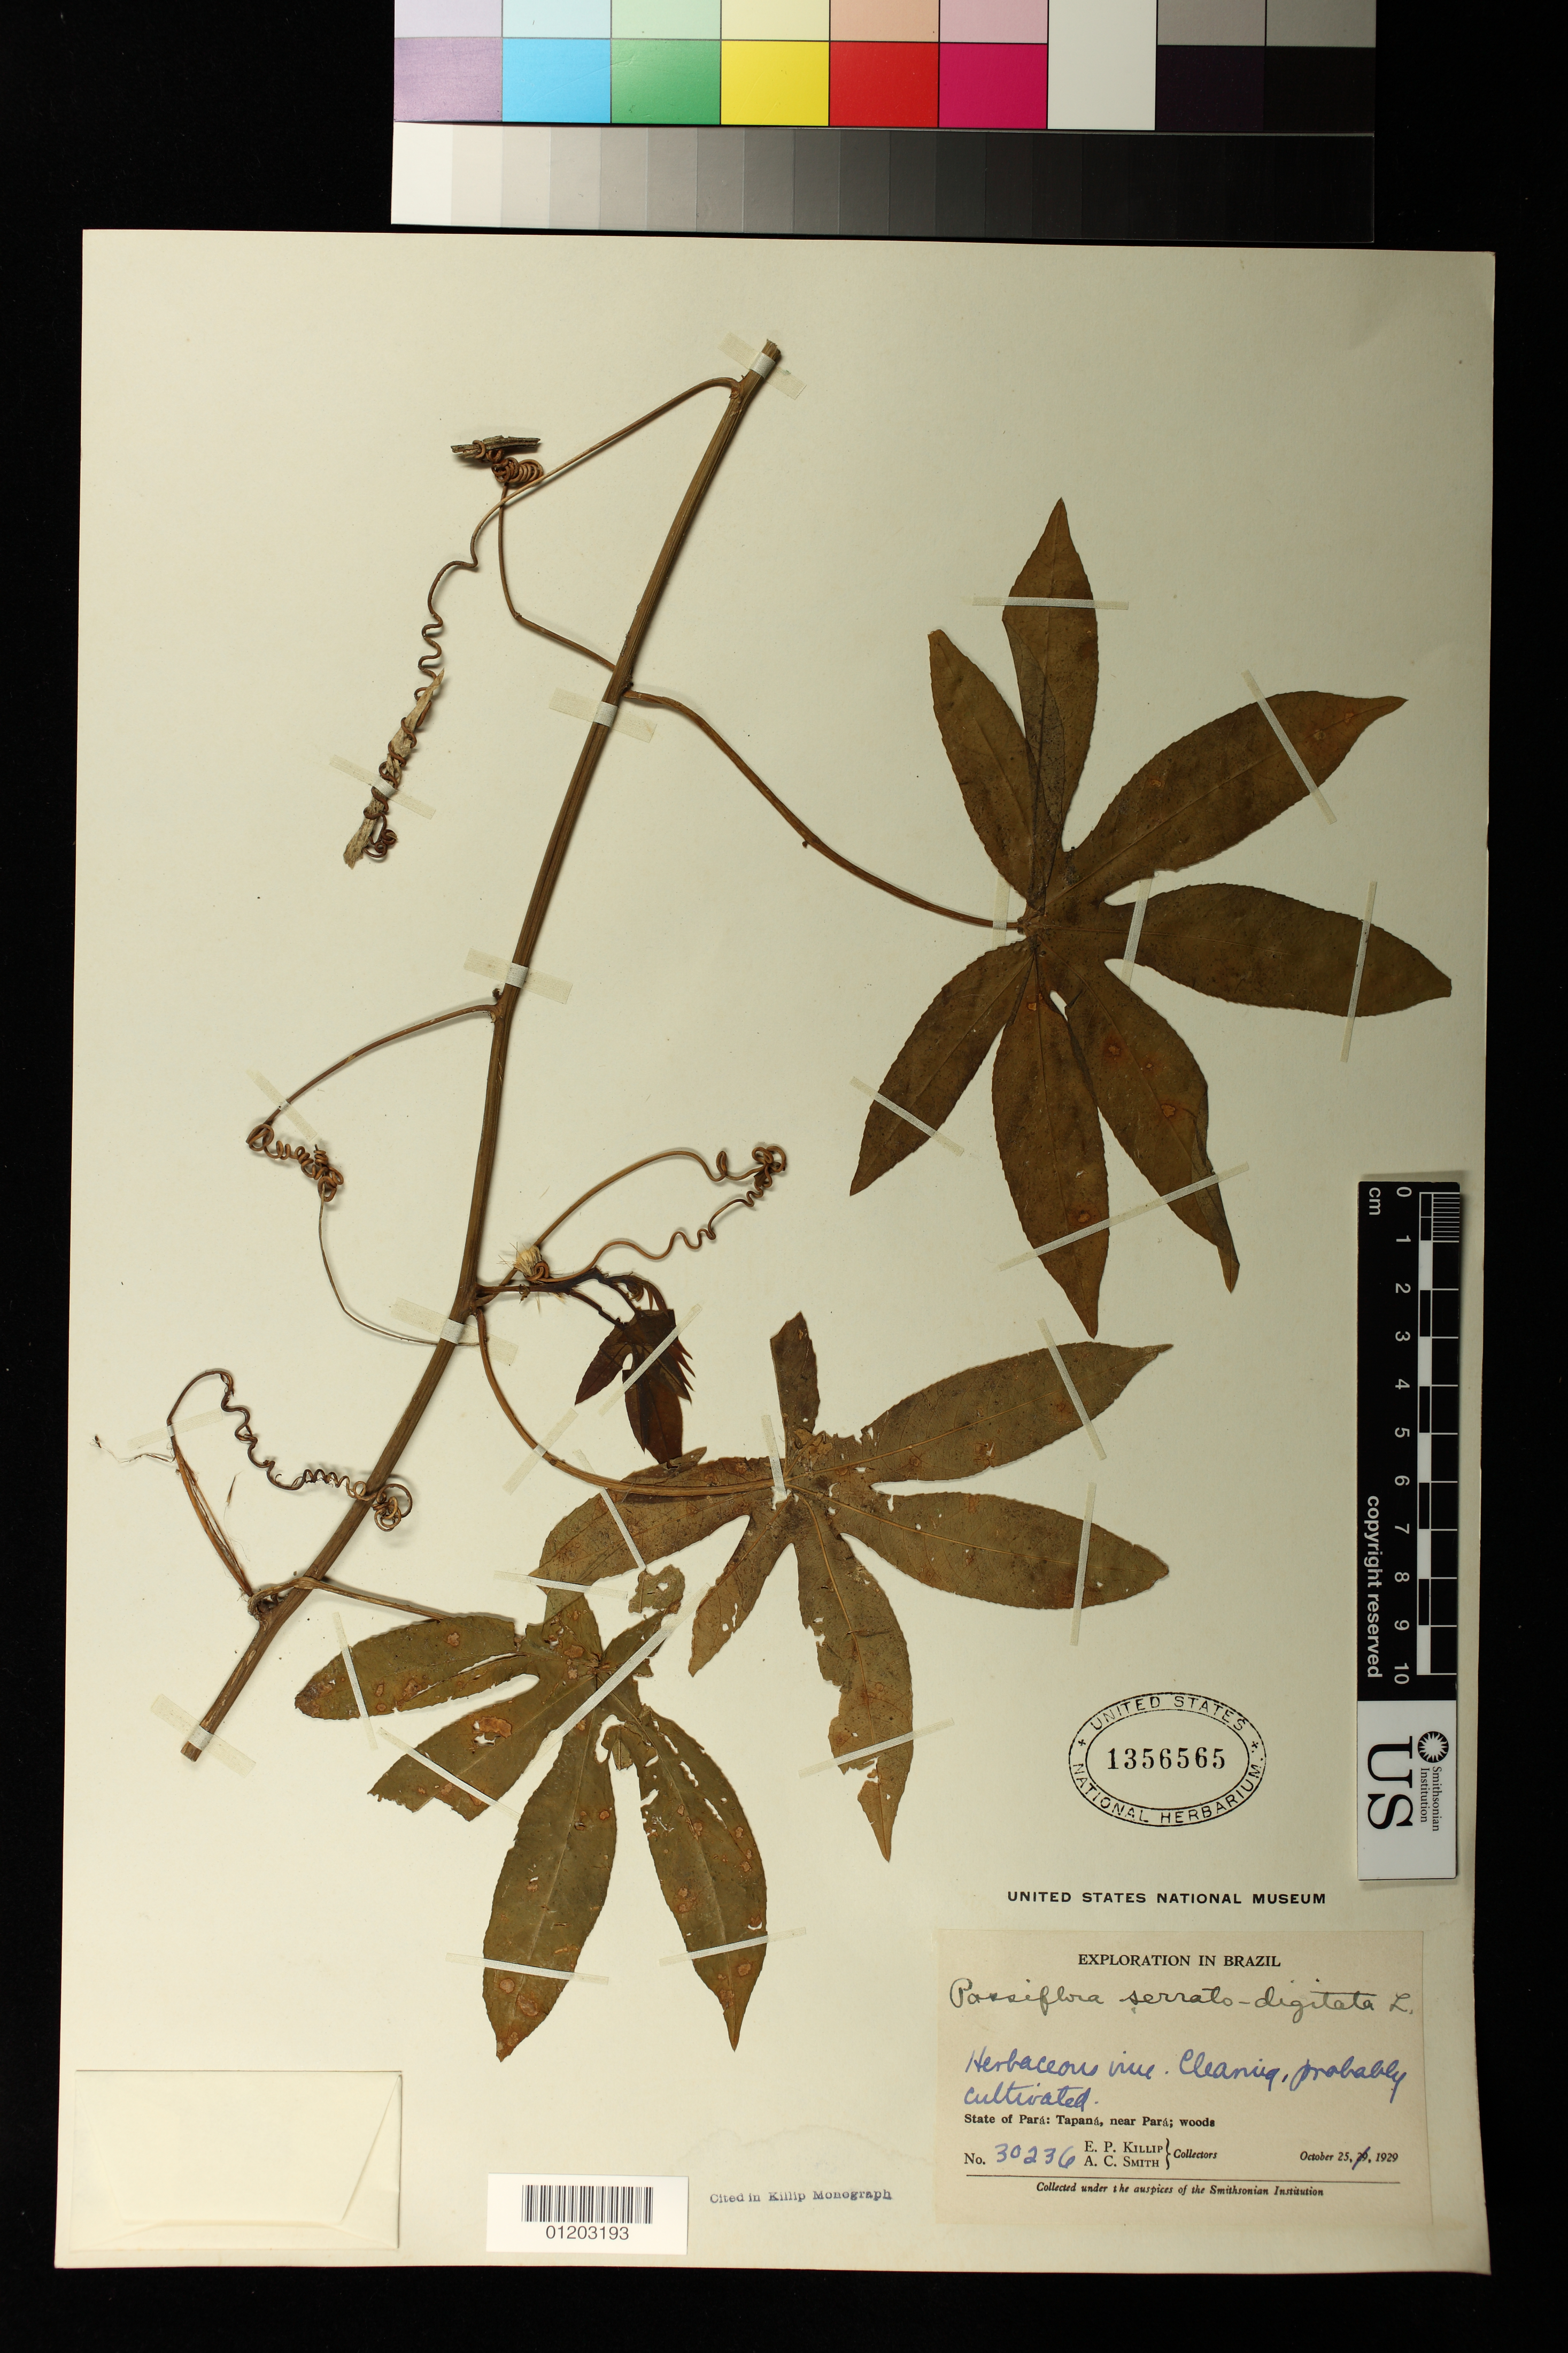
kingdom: Plantae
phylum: Tracheophyta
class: Magnoliopsida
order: Malpighiales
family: Passifloraceae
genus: Passiflora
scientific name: Passiflora serratodigitata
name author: L.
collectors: E. P. Killip & A. C. Smith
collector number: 30236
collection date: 1929-10-25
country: Brazil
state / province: Pará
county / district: Belem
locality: Tapana, near Para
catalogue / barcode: US 1356565